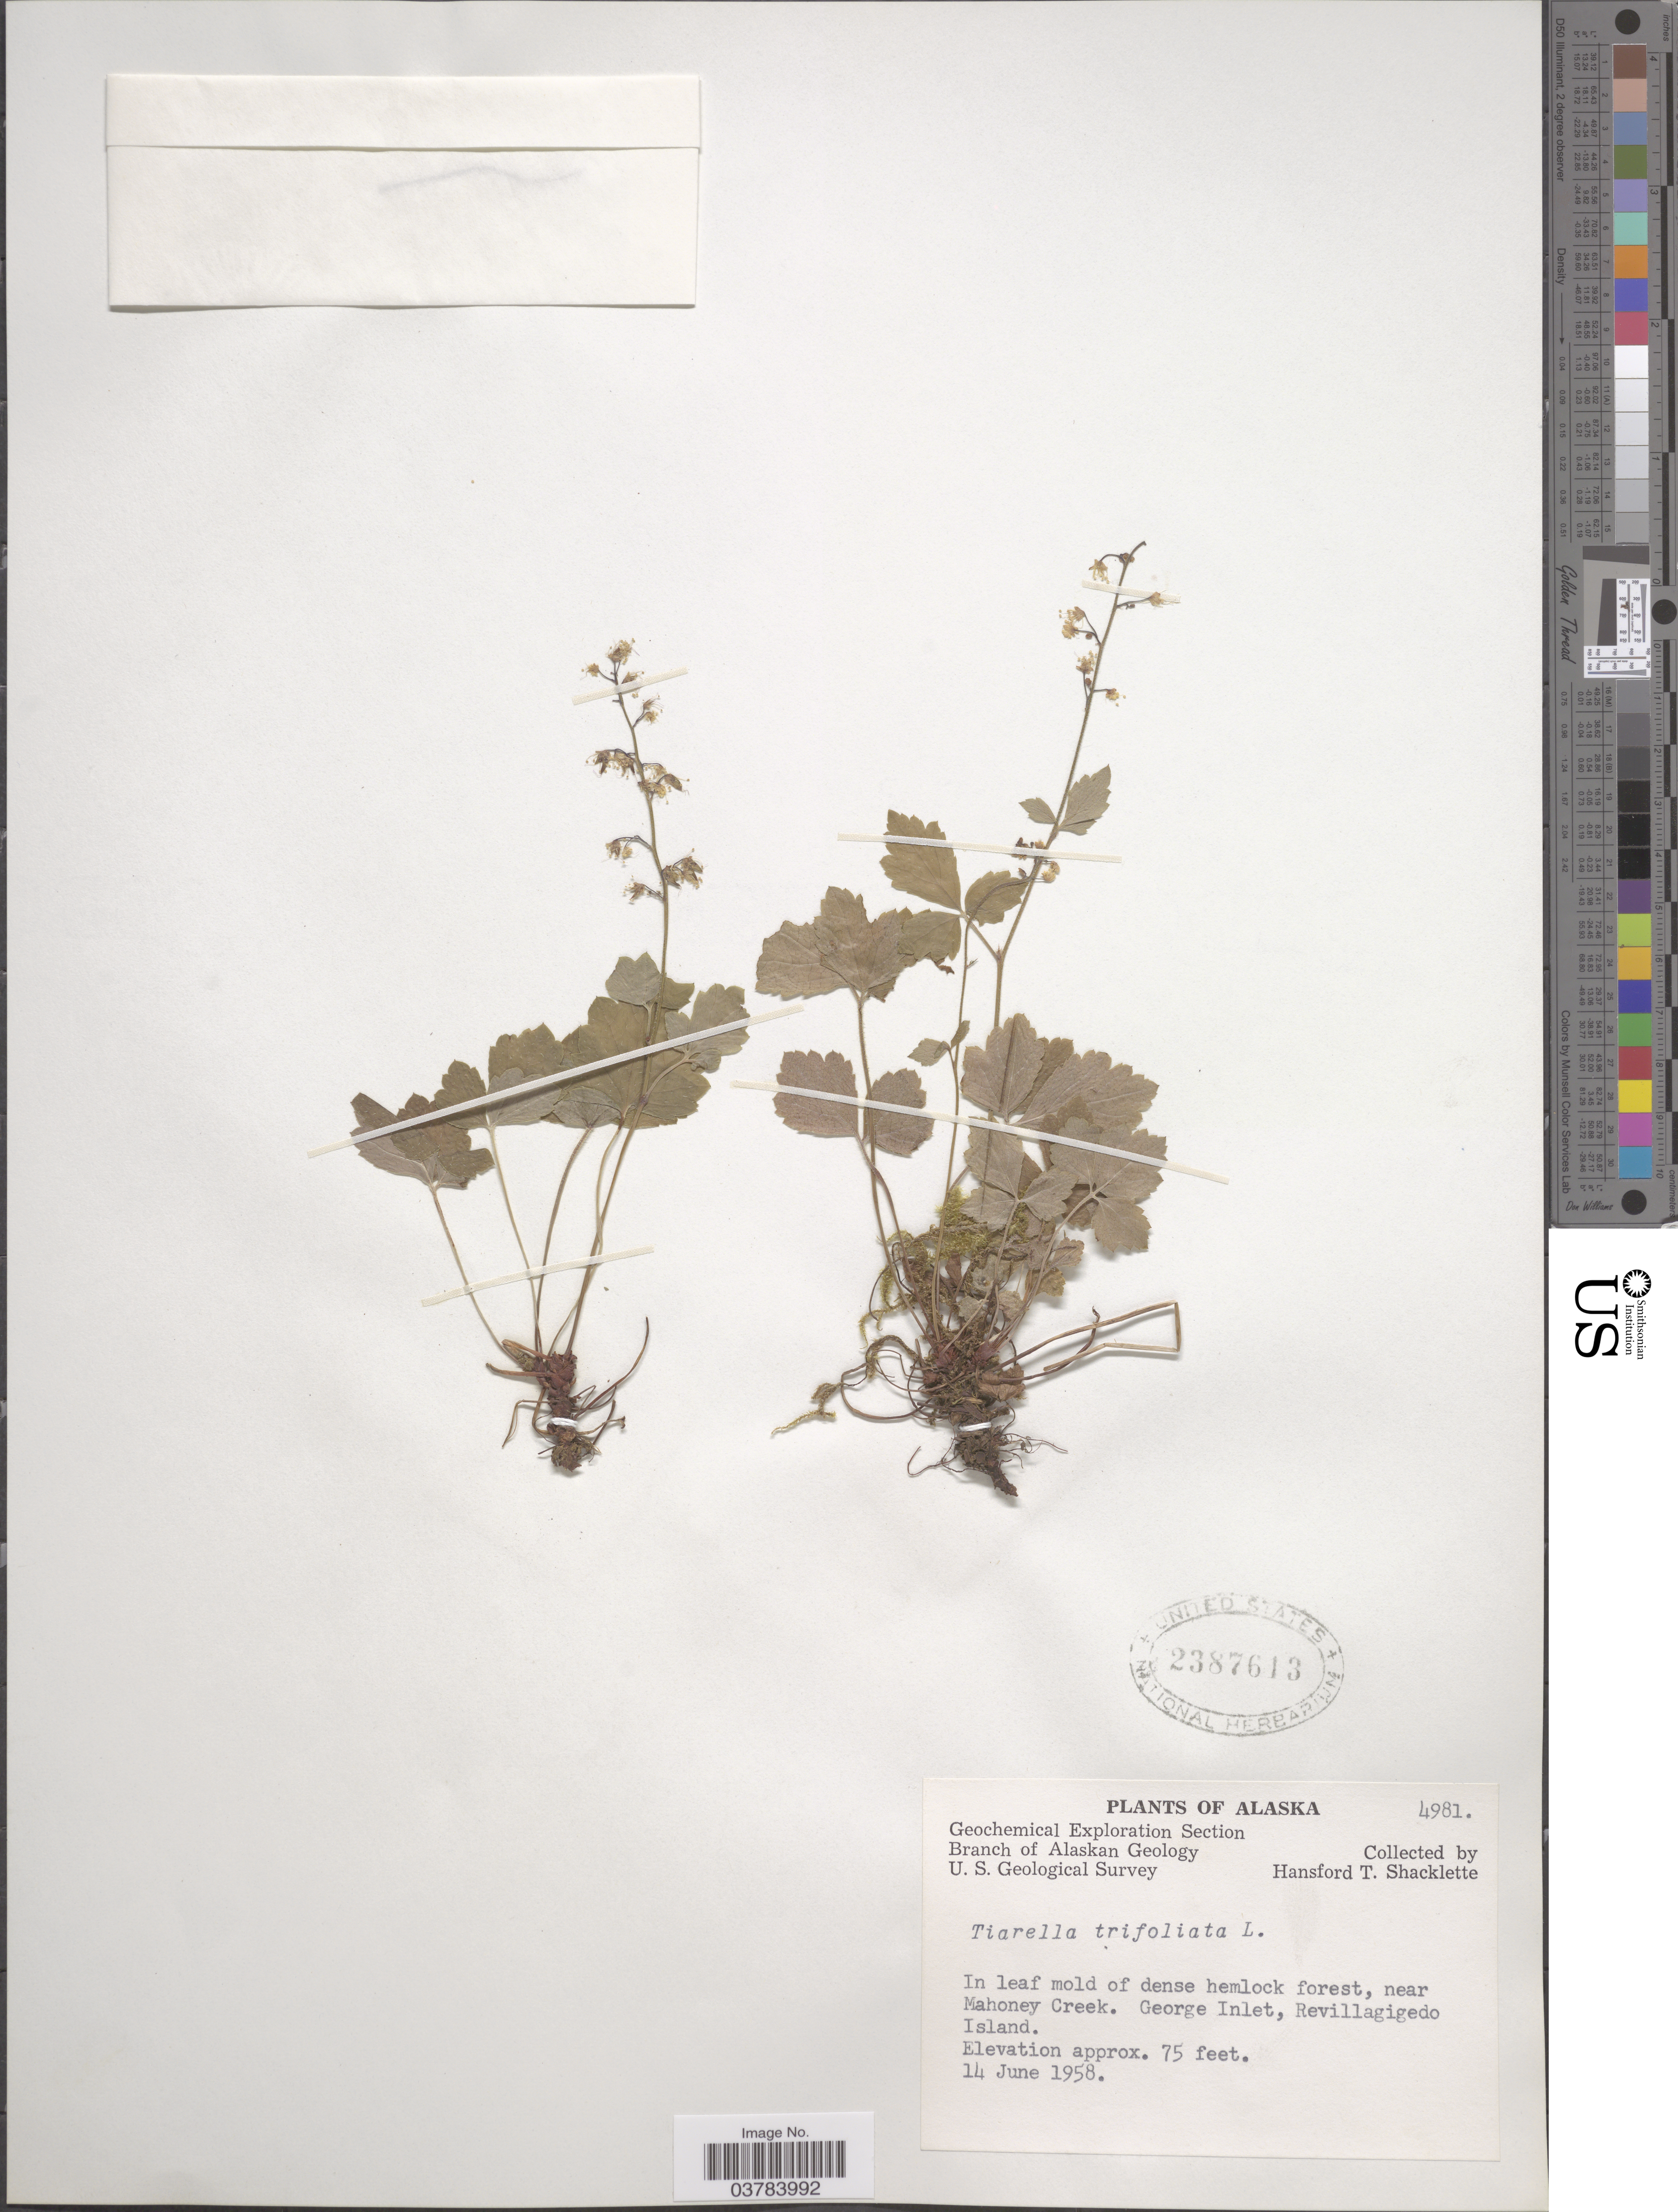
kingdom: Plantae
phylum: Tracheophyta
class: Magnoliopsida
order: Saxifragales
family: Saxifragaceae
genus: Tiarella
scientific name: Tiarella trifoliata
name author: L.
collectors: H. Shacklette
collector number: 4981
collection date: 1958-06-14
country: United States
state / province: Alaska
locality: Geochemical Exploration Section. Branch of Alaskan Geology. U. S. Geological Survey. Near Mahoney Creek. George Inlet, Revillagigedo Island.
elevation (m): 23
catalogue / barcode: US 2387613